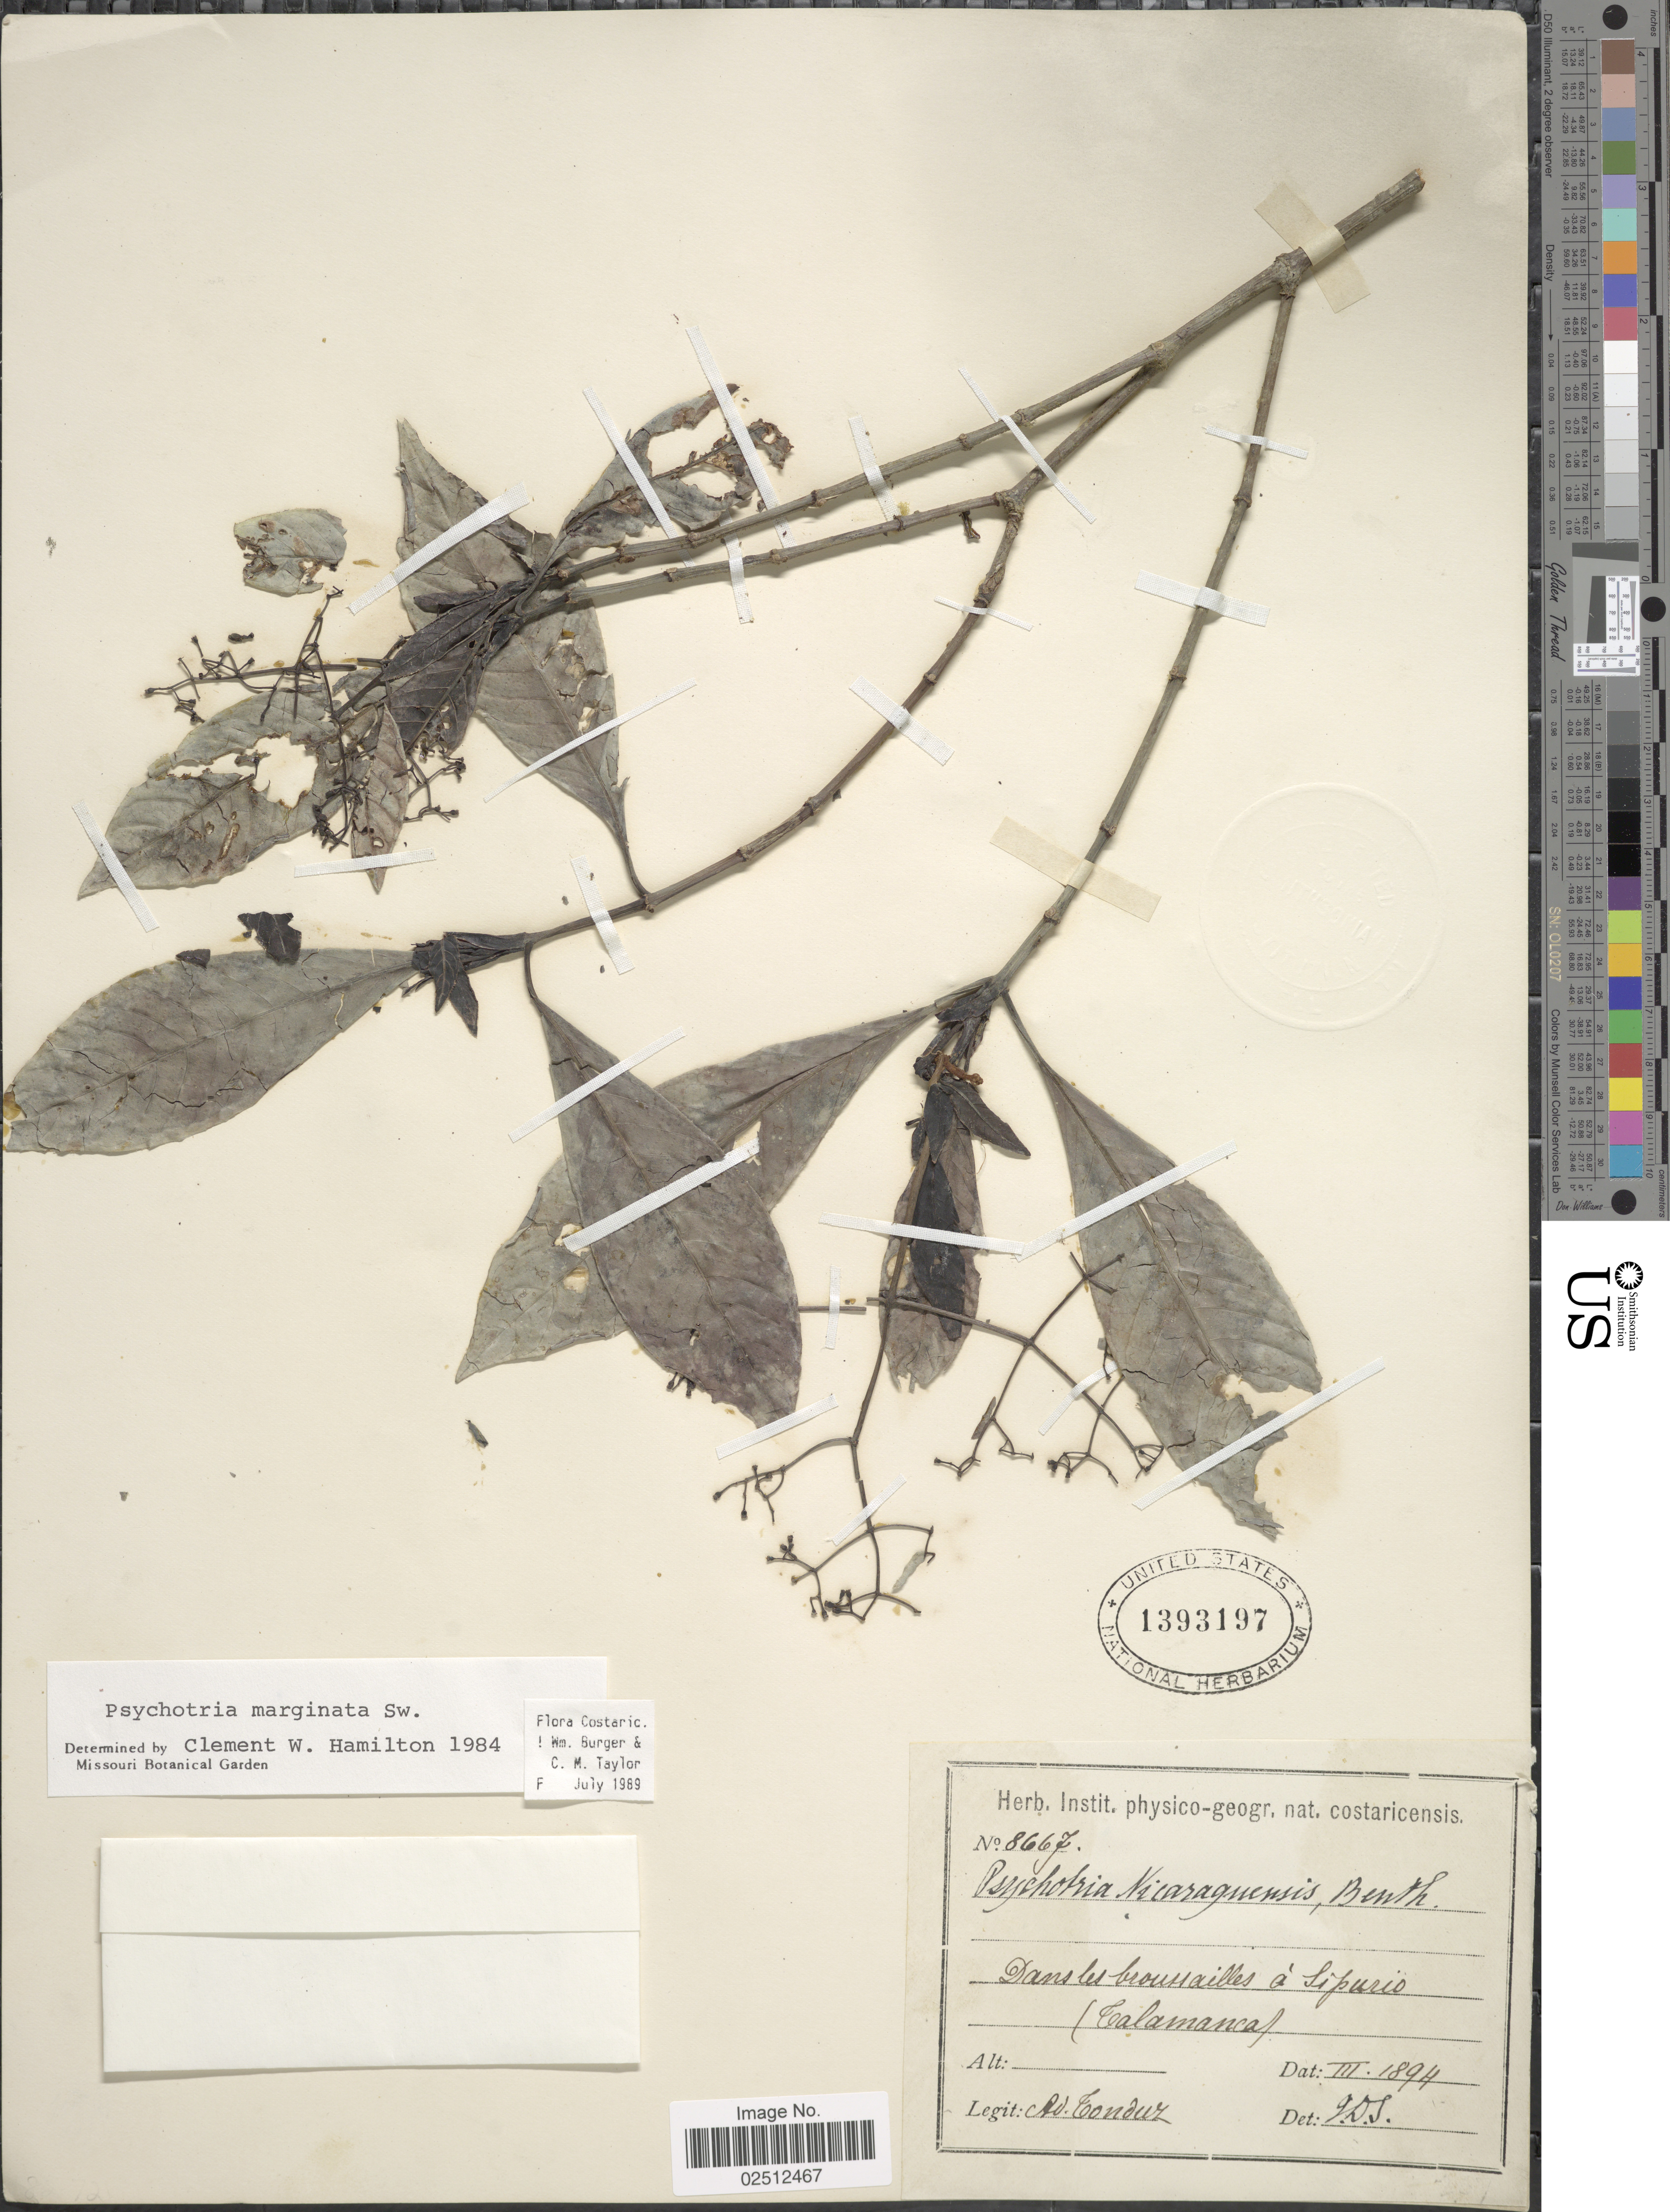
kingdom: Plantae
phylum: Tracheophyta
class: Magnoliopsida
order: Gentianales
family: Rubiaceae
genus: Psychotria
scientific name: Psychotria marginata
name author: Sw.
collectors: A. Tonduz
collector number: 8667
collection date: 1894-03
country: Costa Rica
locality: Dans les broussailles a Sipurio, (Talamanca)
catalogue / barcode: US 1393197